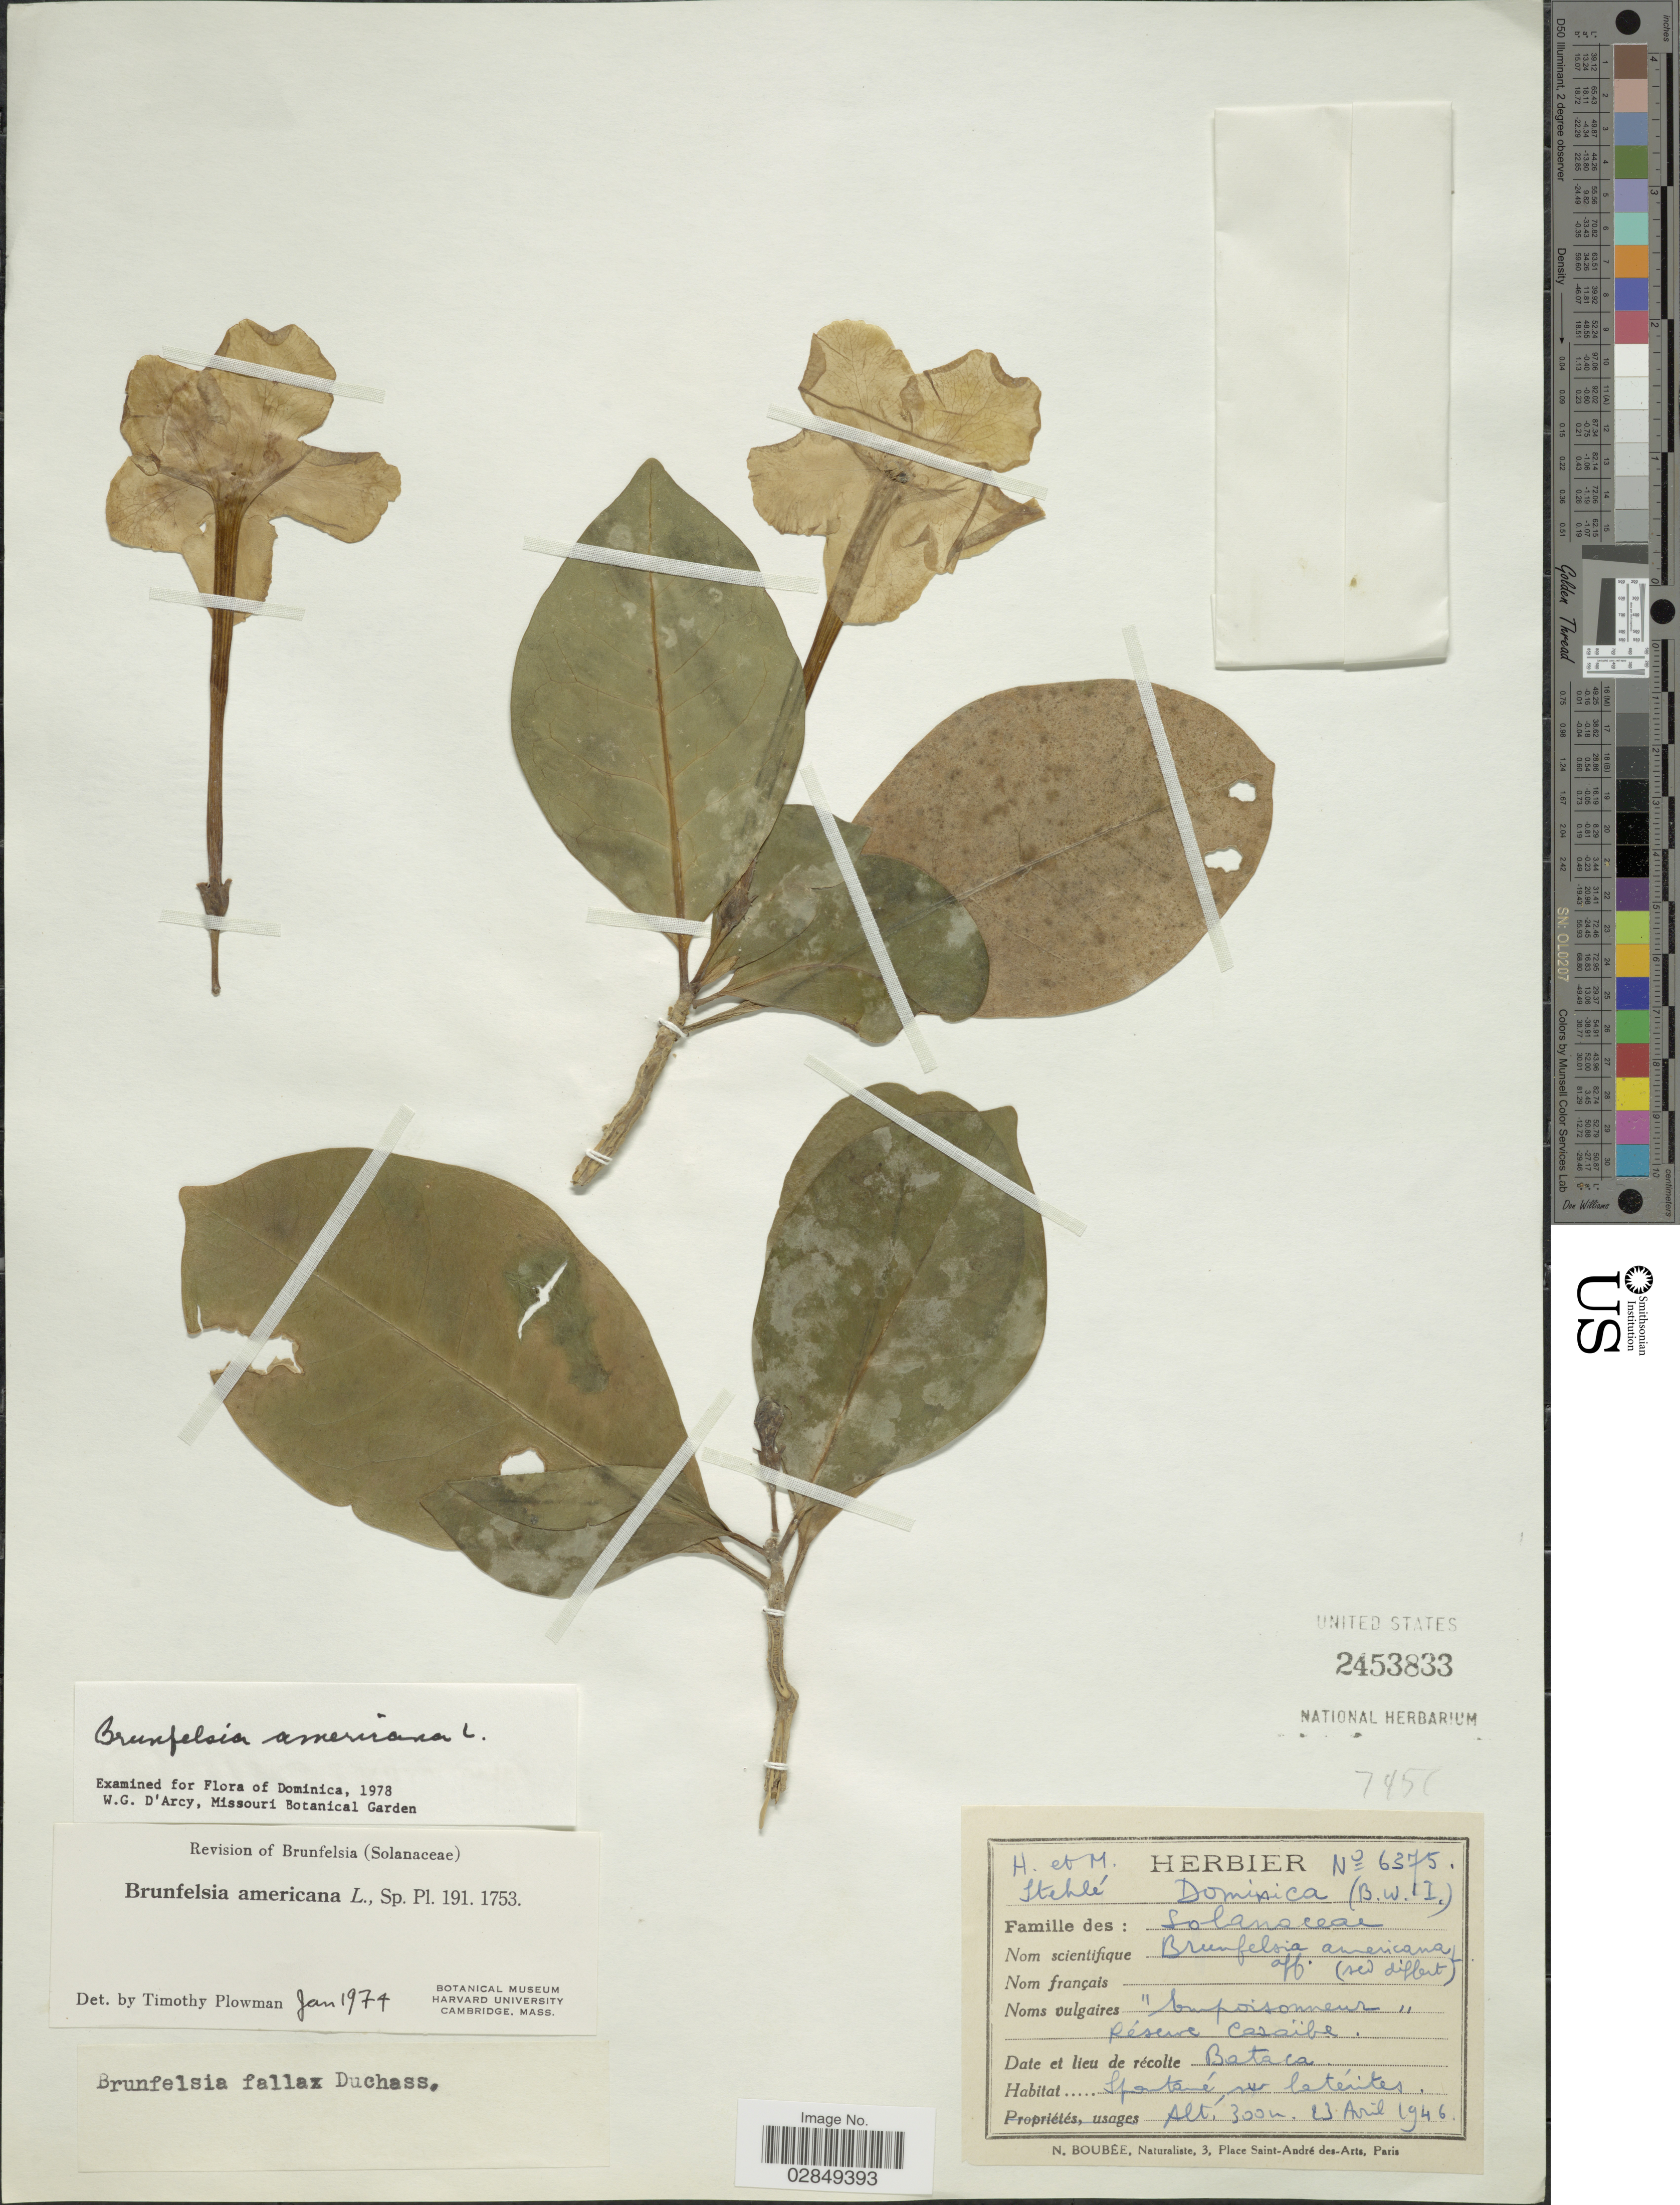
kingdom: Plantae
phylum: Tracheophyta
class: Magnoliopsida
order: Solanales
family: Solanaceae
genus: Brunfelsia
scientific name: Brunfelsia americana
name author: L.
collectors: H. Stehlé & M. Stehlé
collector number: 6375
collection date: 1946-04-23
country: Dominica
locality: (B.W.I.). Bataca.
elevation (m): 300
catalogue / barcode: US 2453833